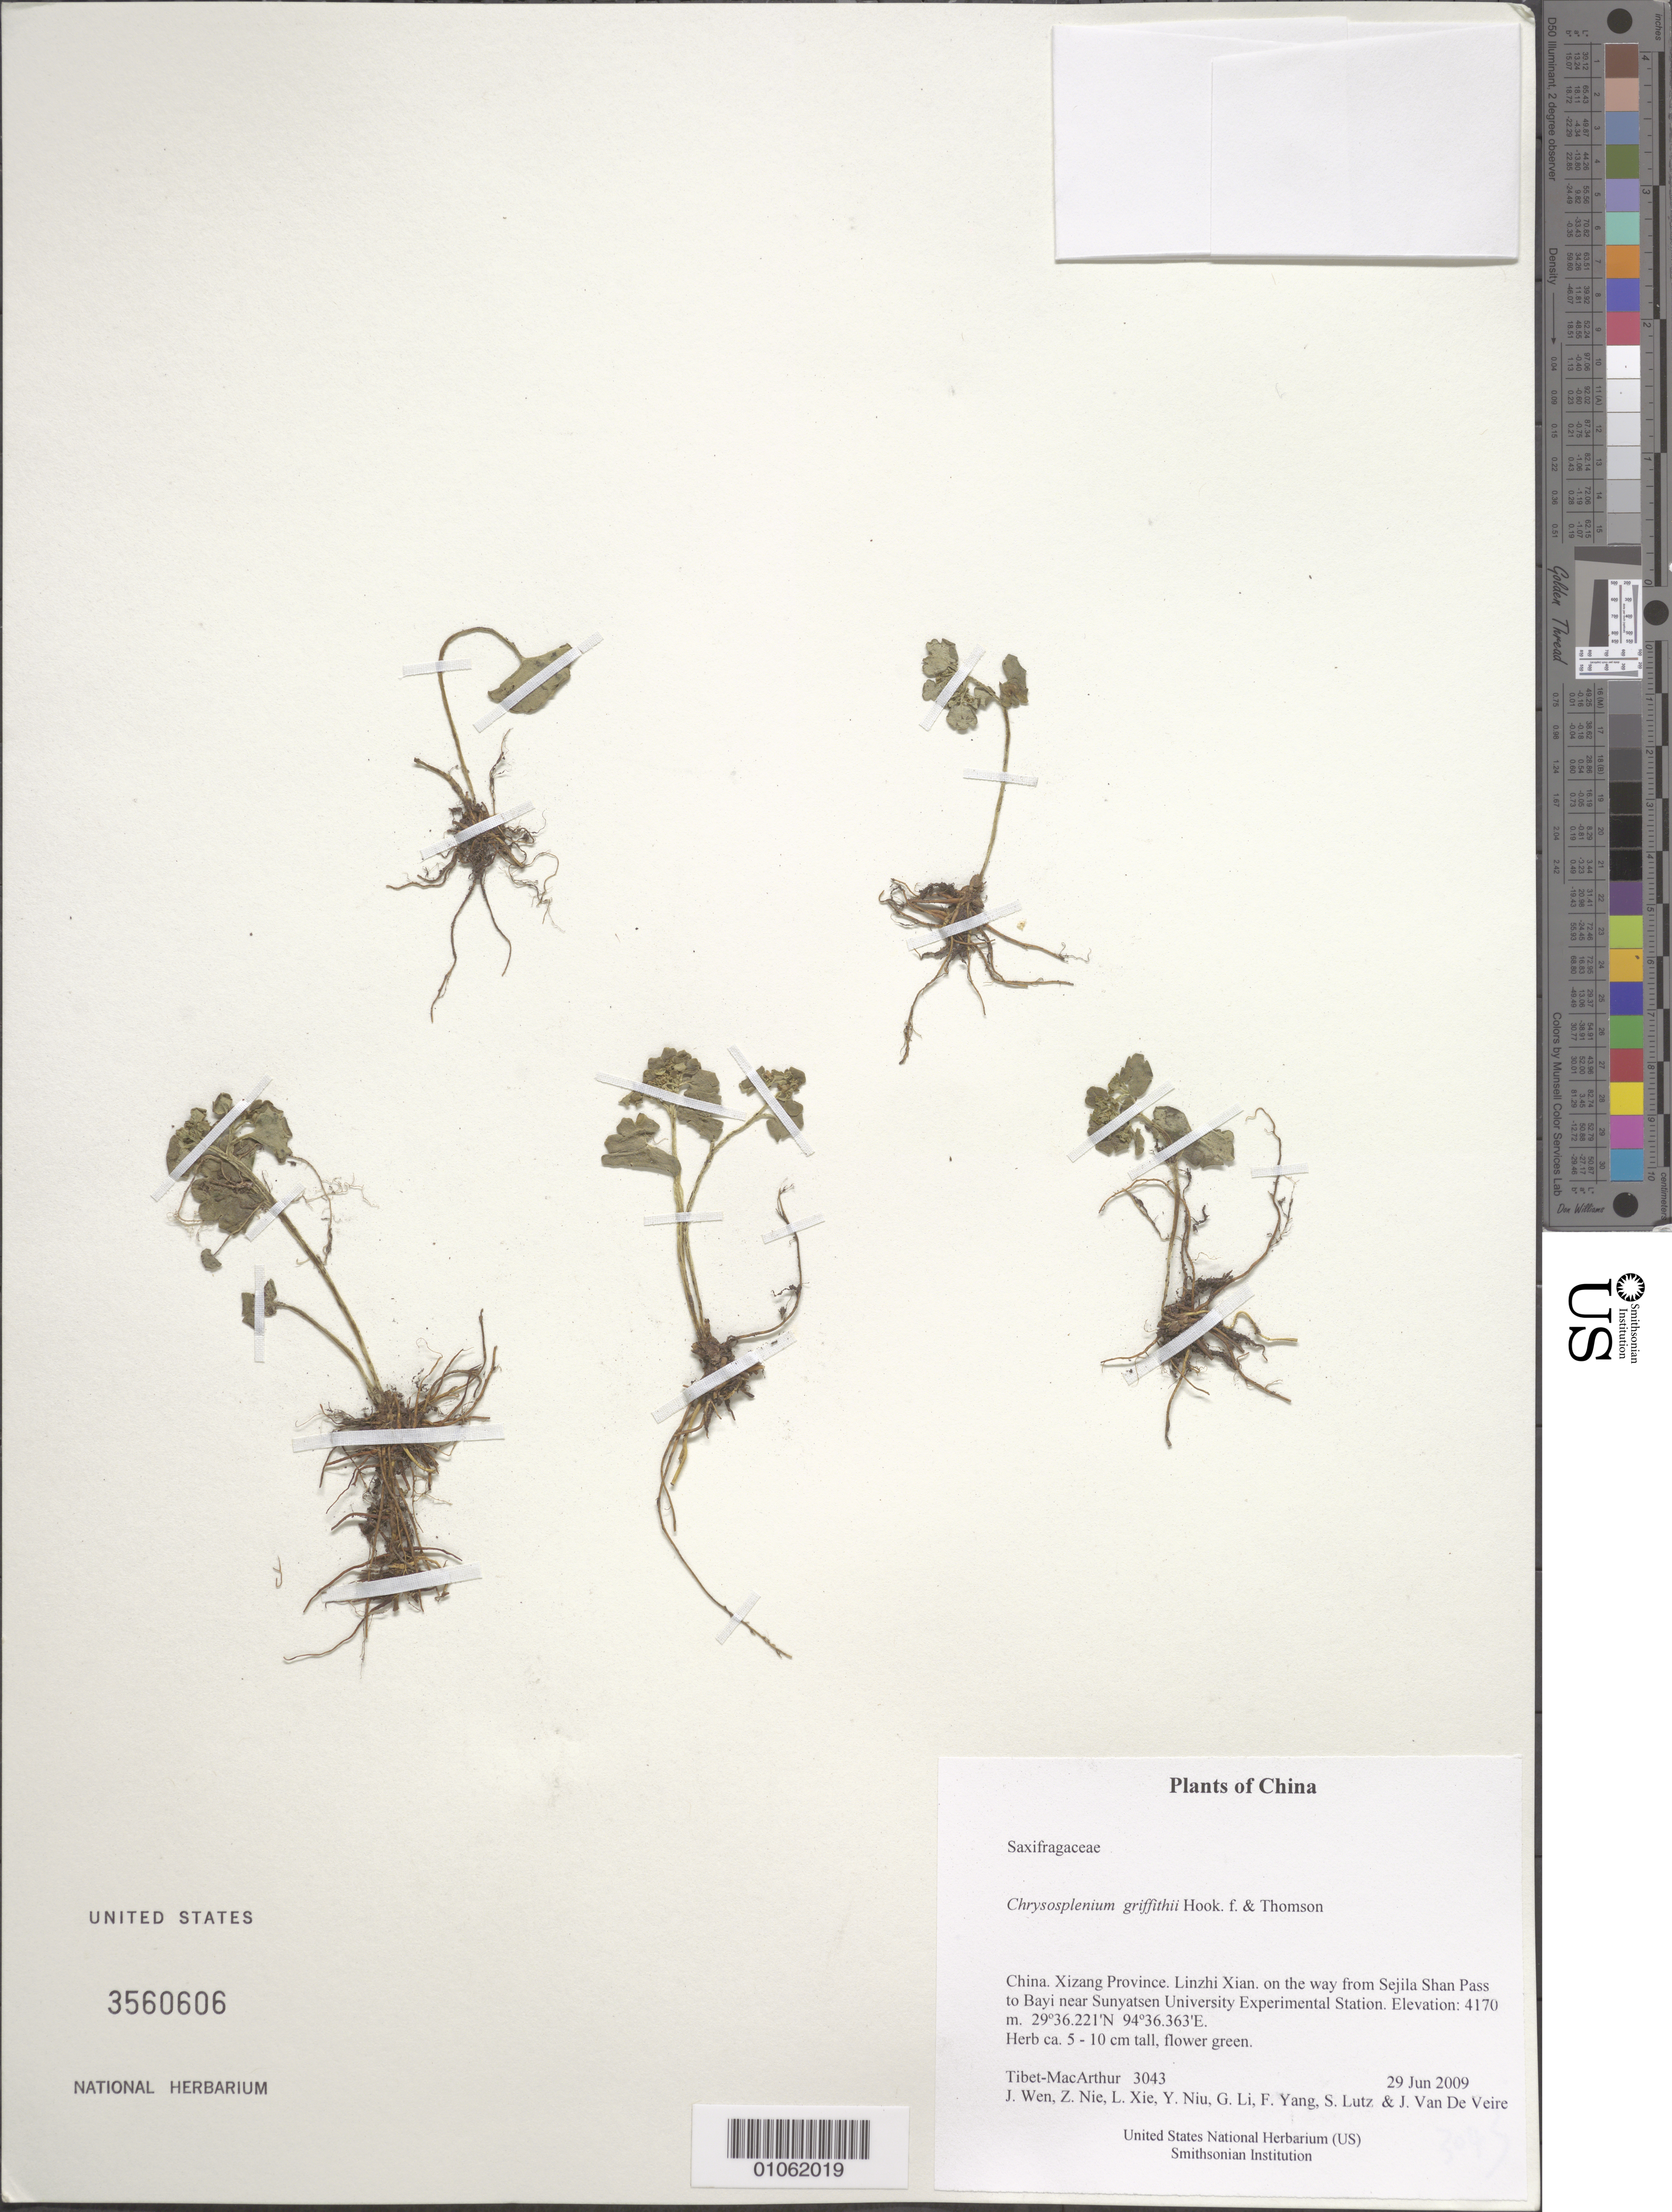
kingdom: Plantae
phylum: Tracheophyta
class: Magnoliopsida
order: Saxifragales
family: Saxifragaceae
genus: Chrysosplenium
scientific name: Chrysosplenium griffithii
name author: Hook. f. & Thomson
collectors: Tibet-MacArthur, J. Wen, Z. Nie, L. Xie, Y. Niu, G. Li, F. Yang, S. Lutz & J. Van De Veire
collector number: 3043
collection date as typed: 29 Jun 2009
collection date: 2009-06-29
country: China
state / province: Xizang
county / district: Linzhi Xian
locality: on the way from Sejila Shan Pass to Bayi near Sunyatsen University Experimental Station.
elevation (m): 4170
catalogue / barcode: US 3560606